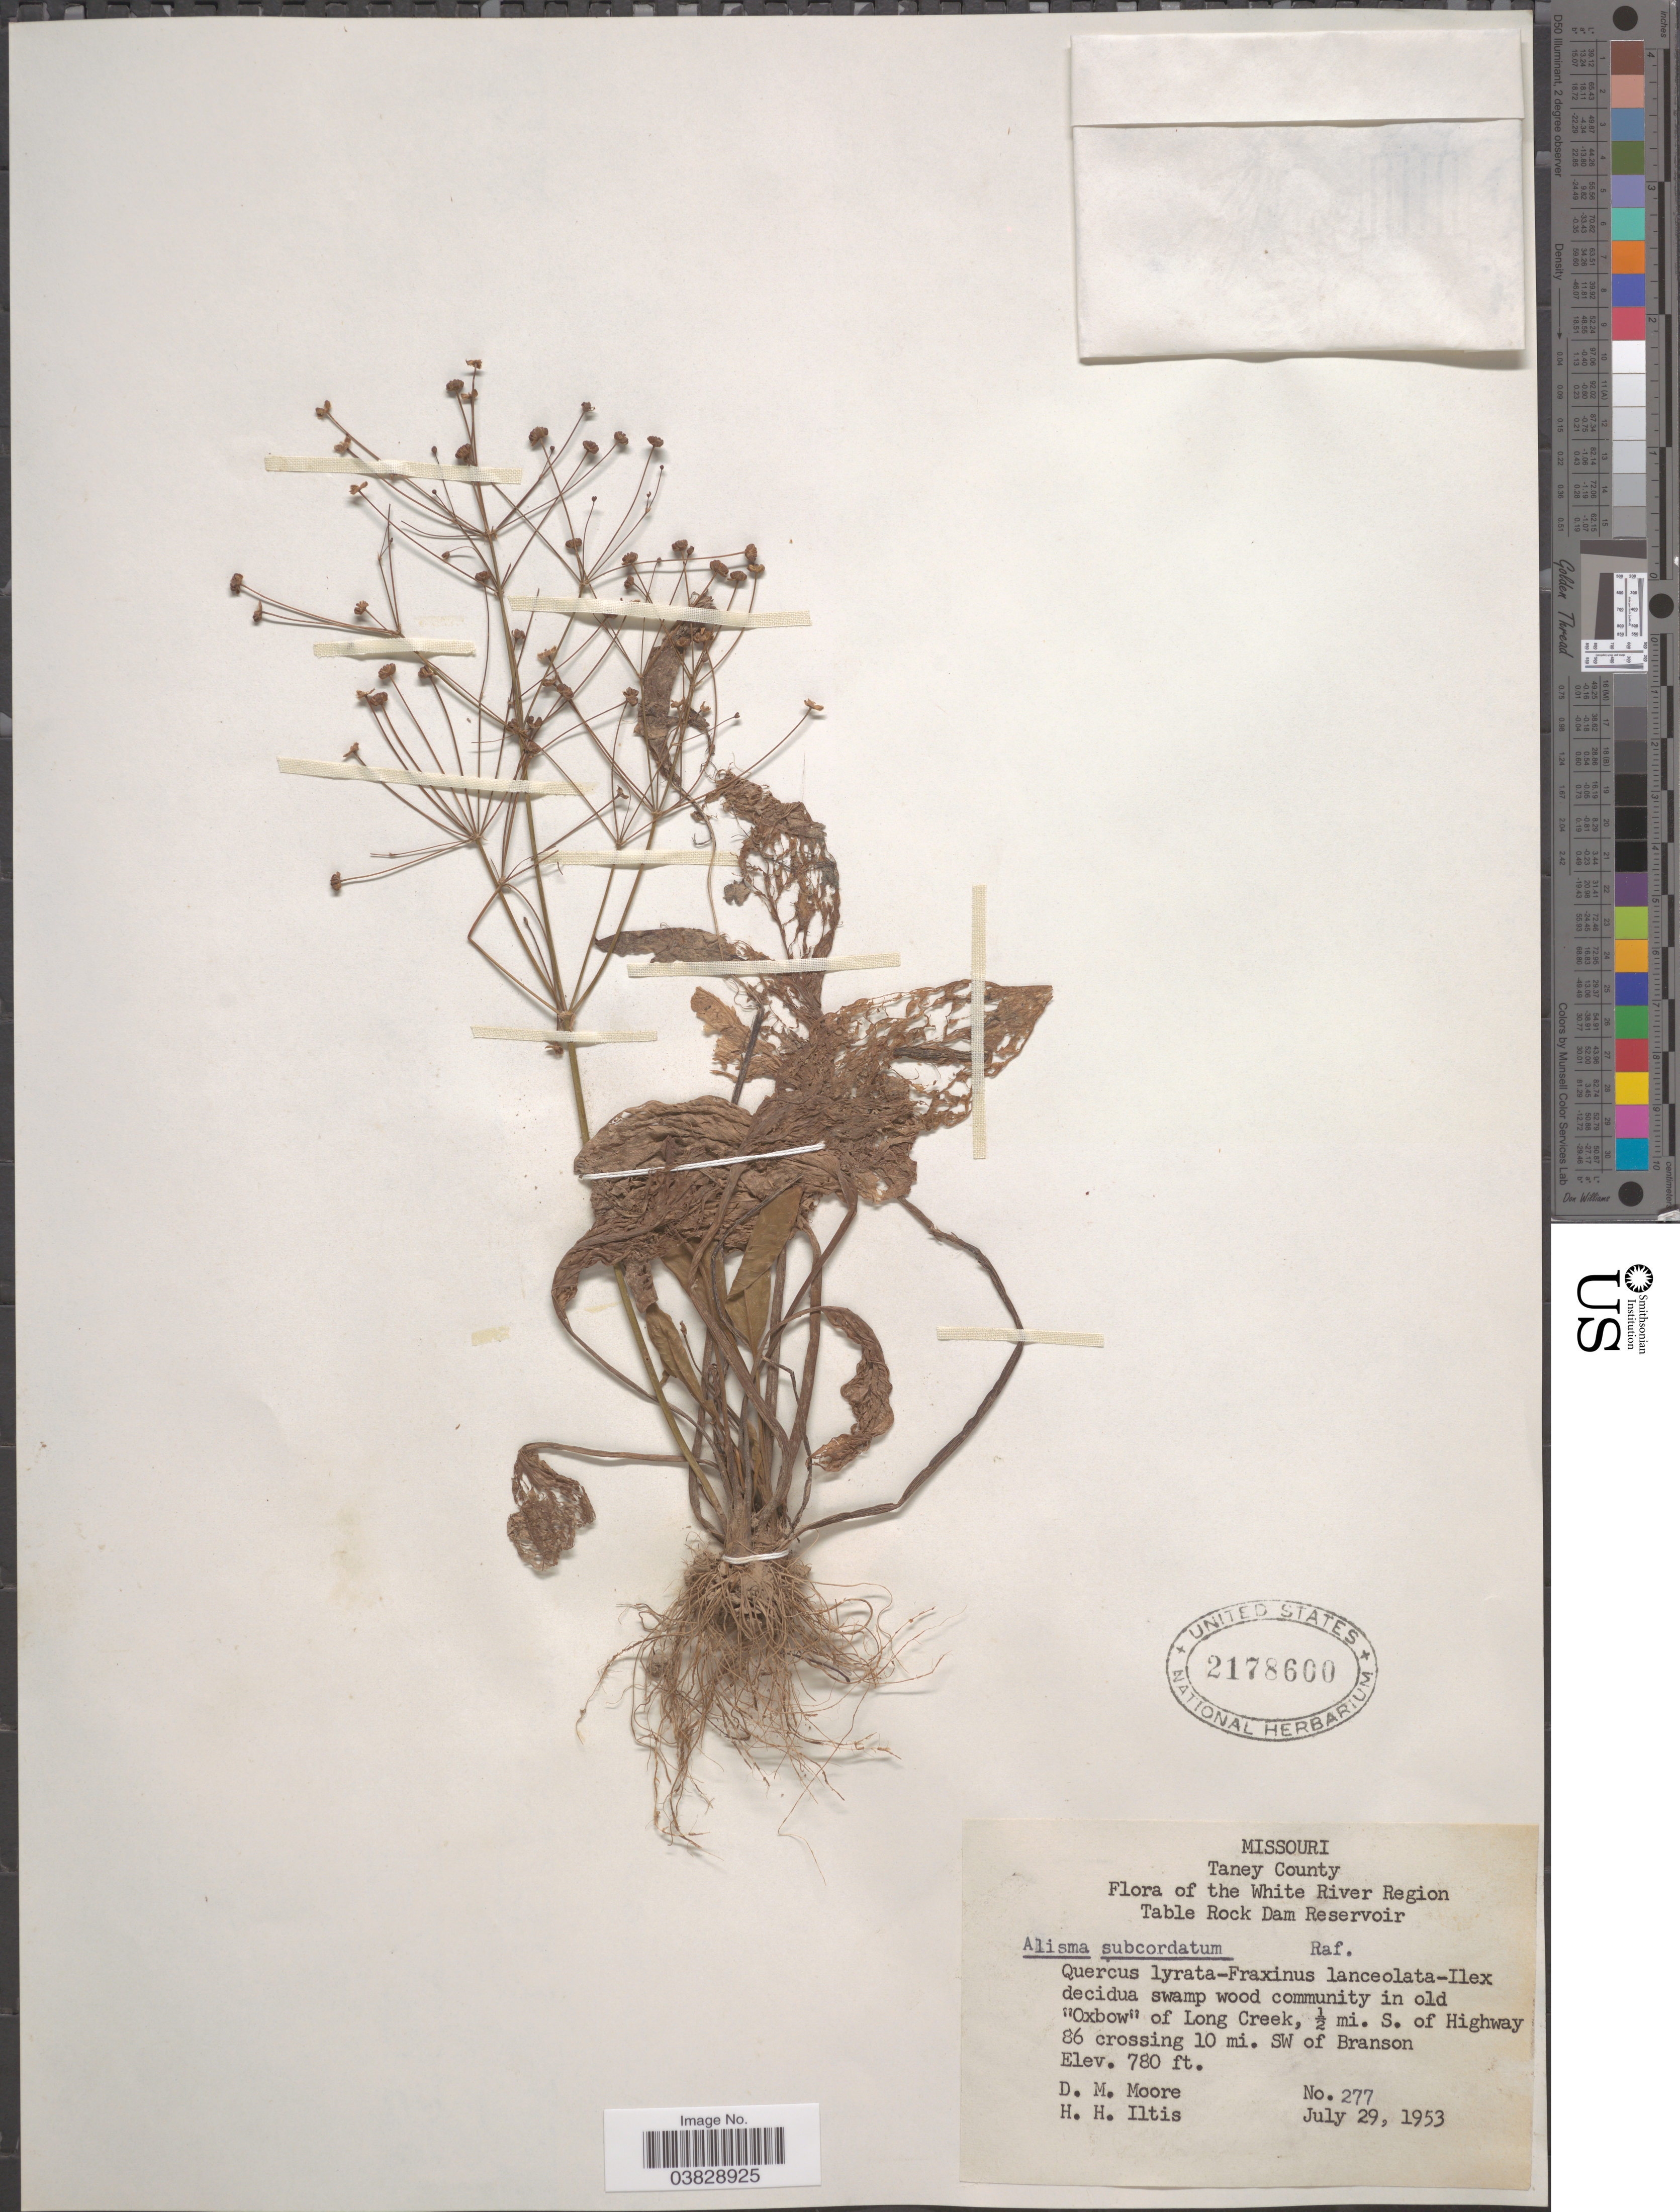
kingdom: Plantae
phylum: Tracheophyta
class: Liliopsida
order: Alismatales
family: Alismataceae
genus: Alisma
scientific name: Alisma plantago-aquatica var. parviflorum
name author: (Pursh) Torr.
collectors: D. Moore & H. H. Iltis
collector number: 277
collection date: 1953-07-29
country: United States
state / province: Missouri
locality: Taney County. The White River Region. Table Rock Dam Reservoir. In old "Oxbow" of Long Creek, ½ mi. S. of Highway 86 crossing 10 mi. SW of Branson.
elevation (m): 238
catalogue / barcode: US 2178600